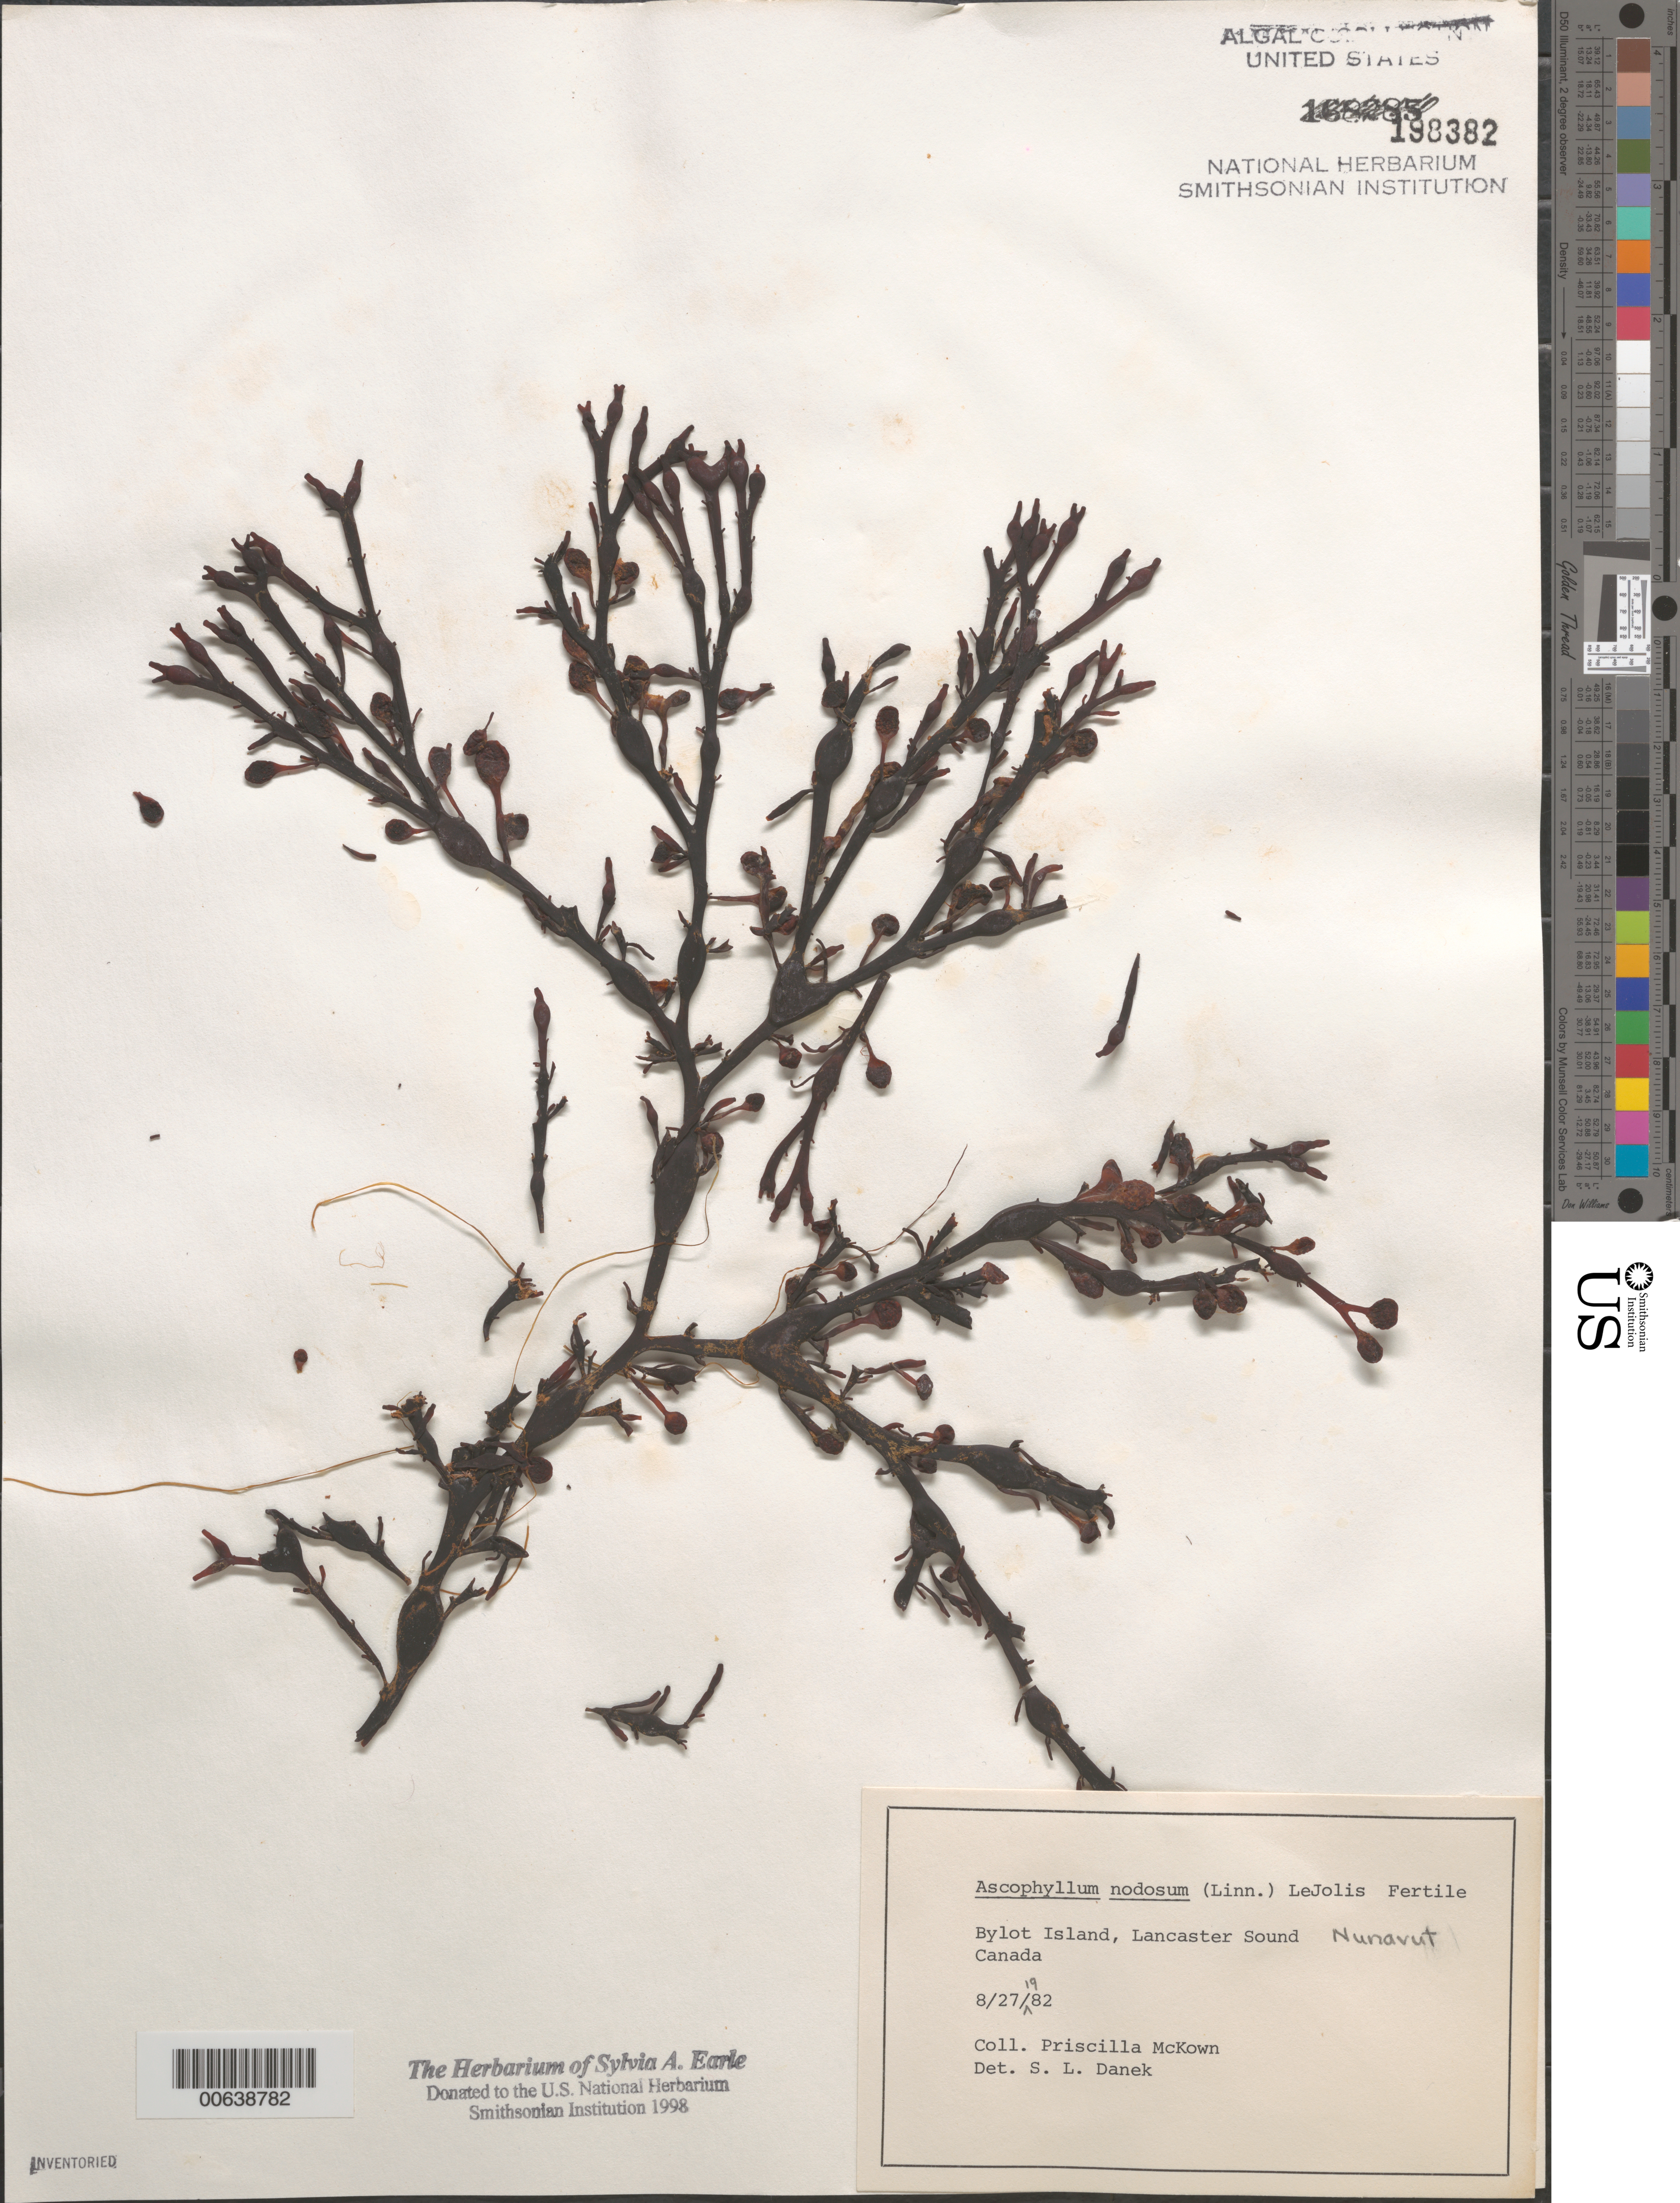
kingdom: Chromista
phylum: Ochrophyta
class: Phaeophyceae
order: Fucales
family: Fucaceae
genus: Ascophyllum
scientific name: Ascophyllum nodosum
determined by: Danek, S. L.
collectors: P. McKown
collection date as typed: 27 Aug 1982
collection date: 1982-08-27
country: Canada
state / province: Nunavut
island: Bylot Island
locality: Lancaster Sound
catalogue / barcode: US 198382